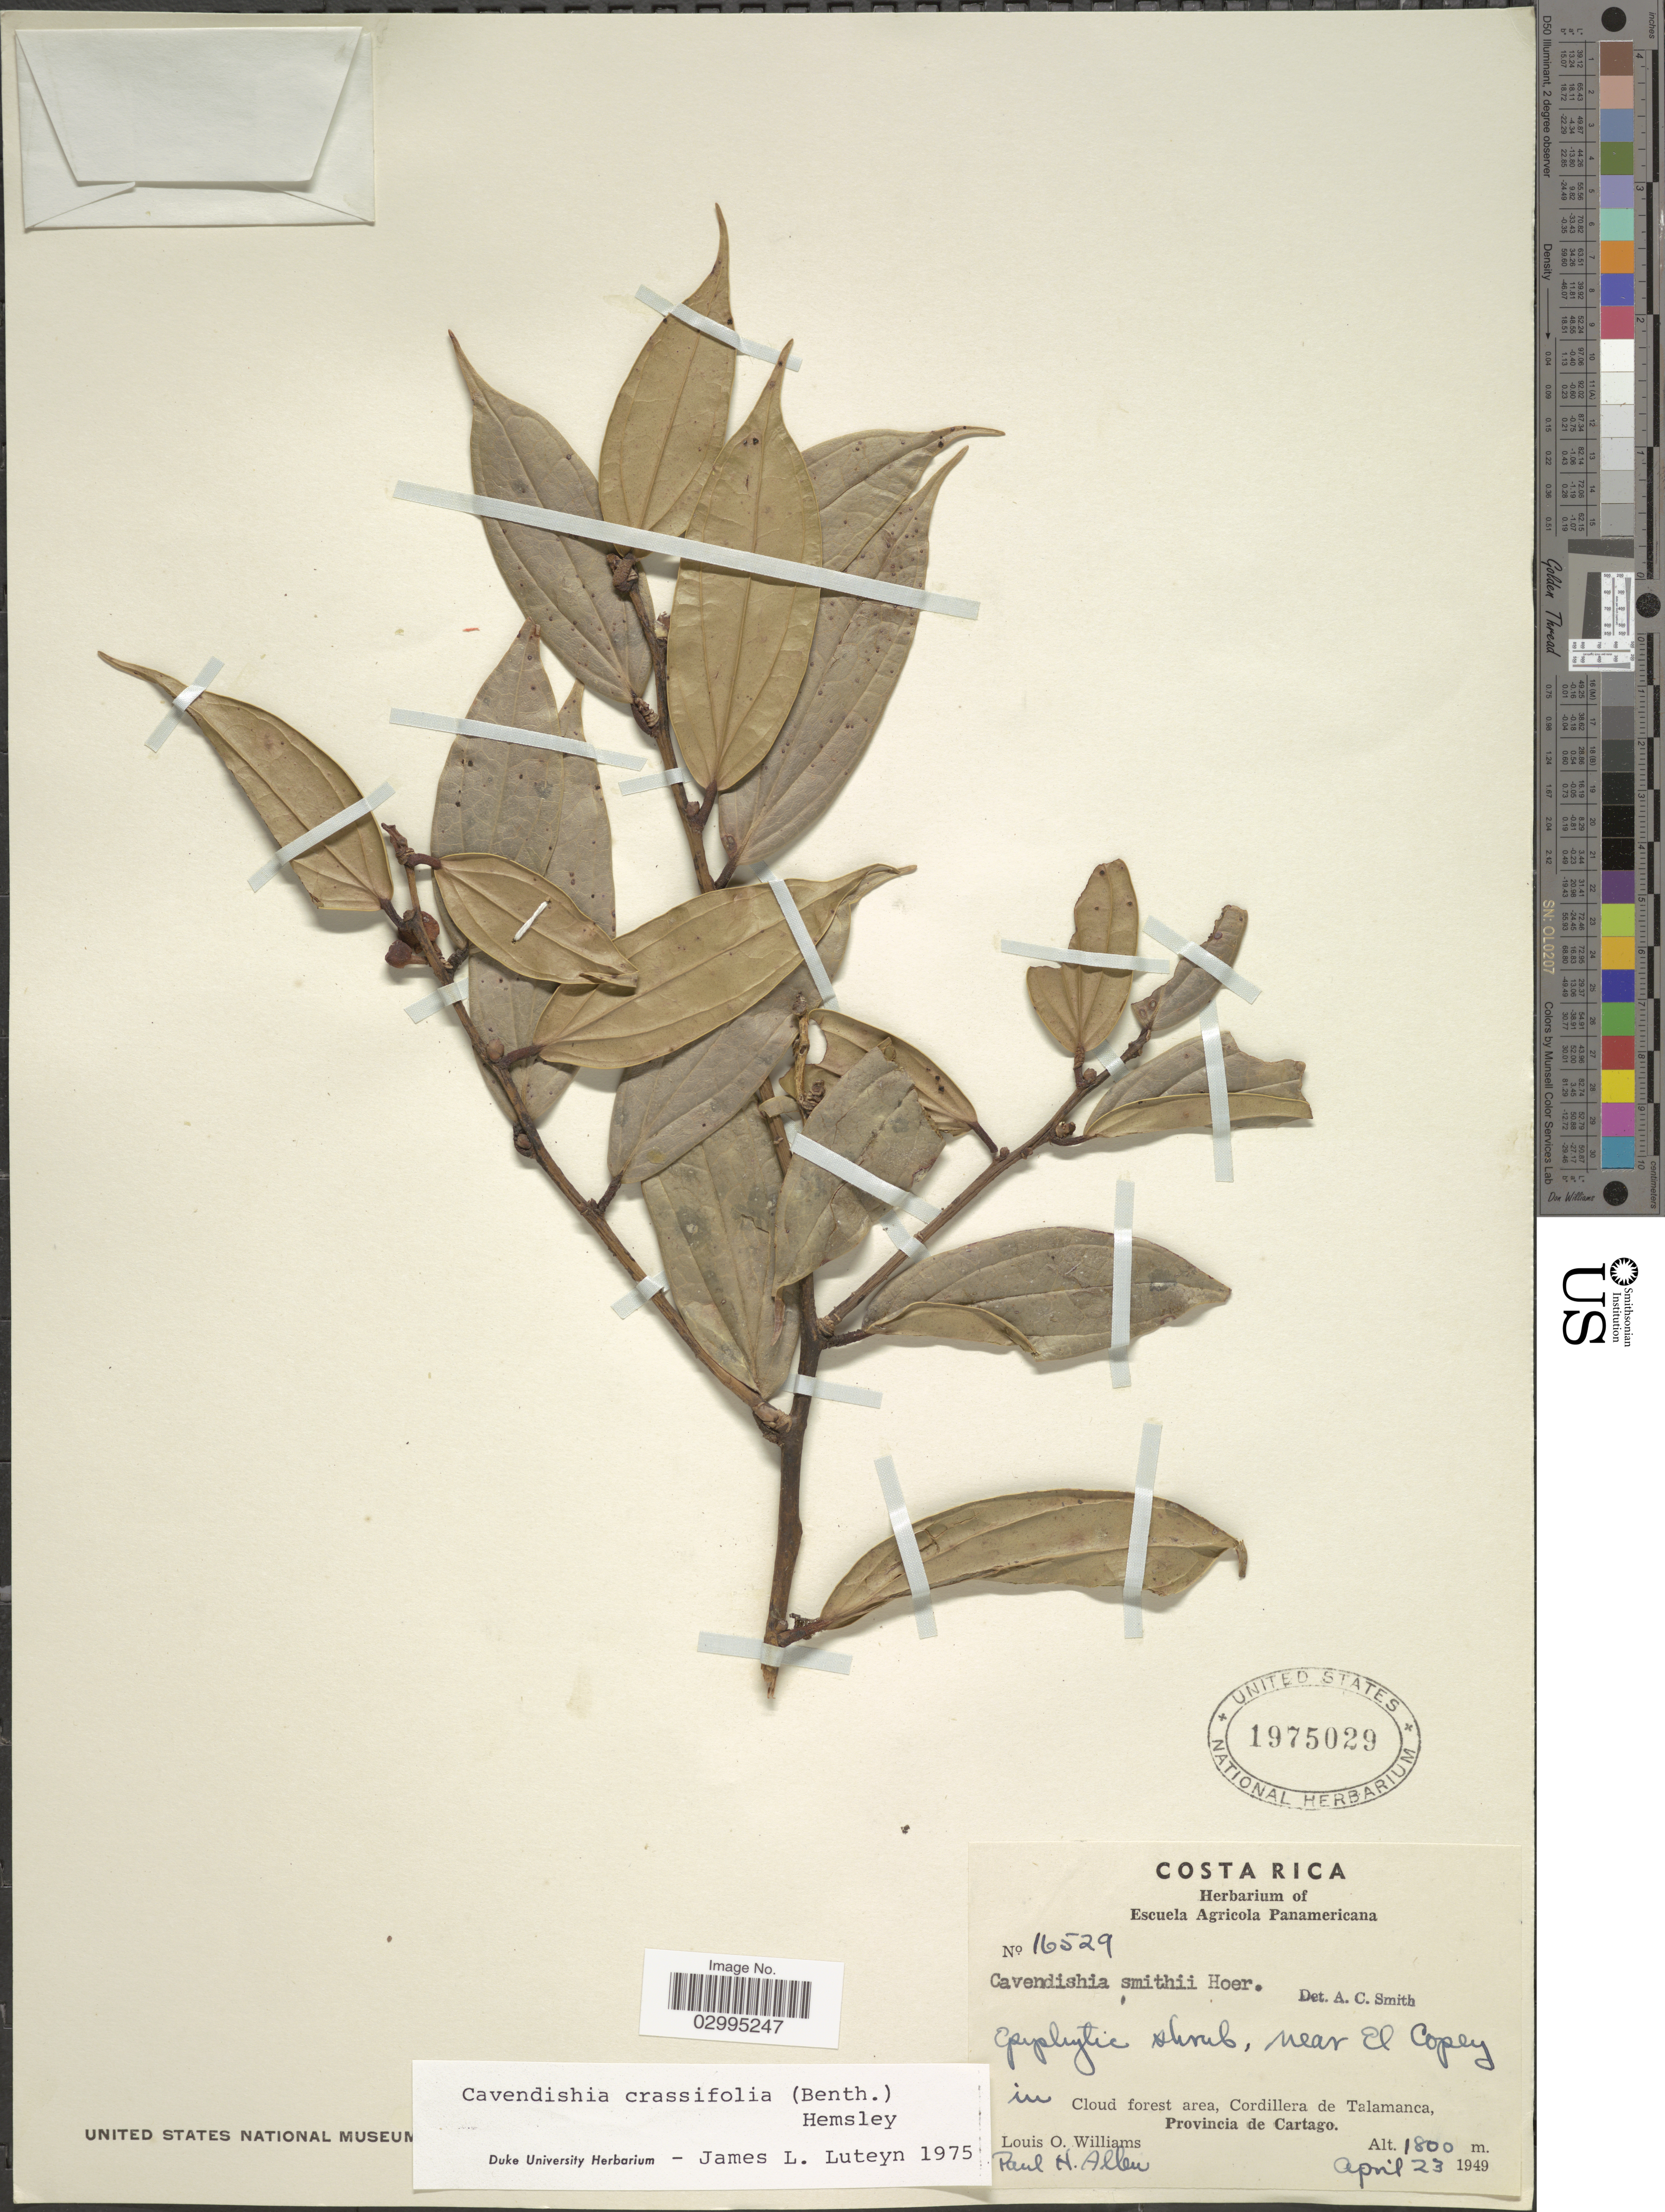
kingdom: Plantae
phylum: Tracheophyta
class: Magnoliopsida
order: Ericales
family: Ericaceae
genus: Cavendishia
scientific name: Cavendishia crassifolia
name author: (Benth.) Hemsl.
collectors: L. O. Williams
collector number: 16529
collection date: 1949-04-23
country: Costa Rica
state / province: Cartago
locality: Cordillera de Talamanca.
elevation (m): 1800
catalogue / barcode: US 1975029